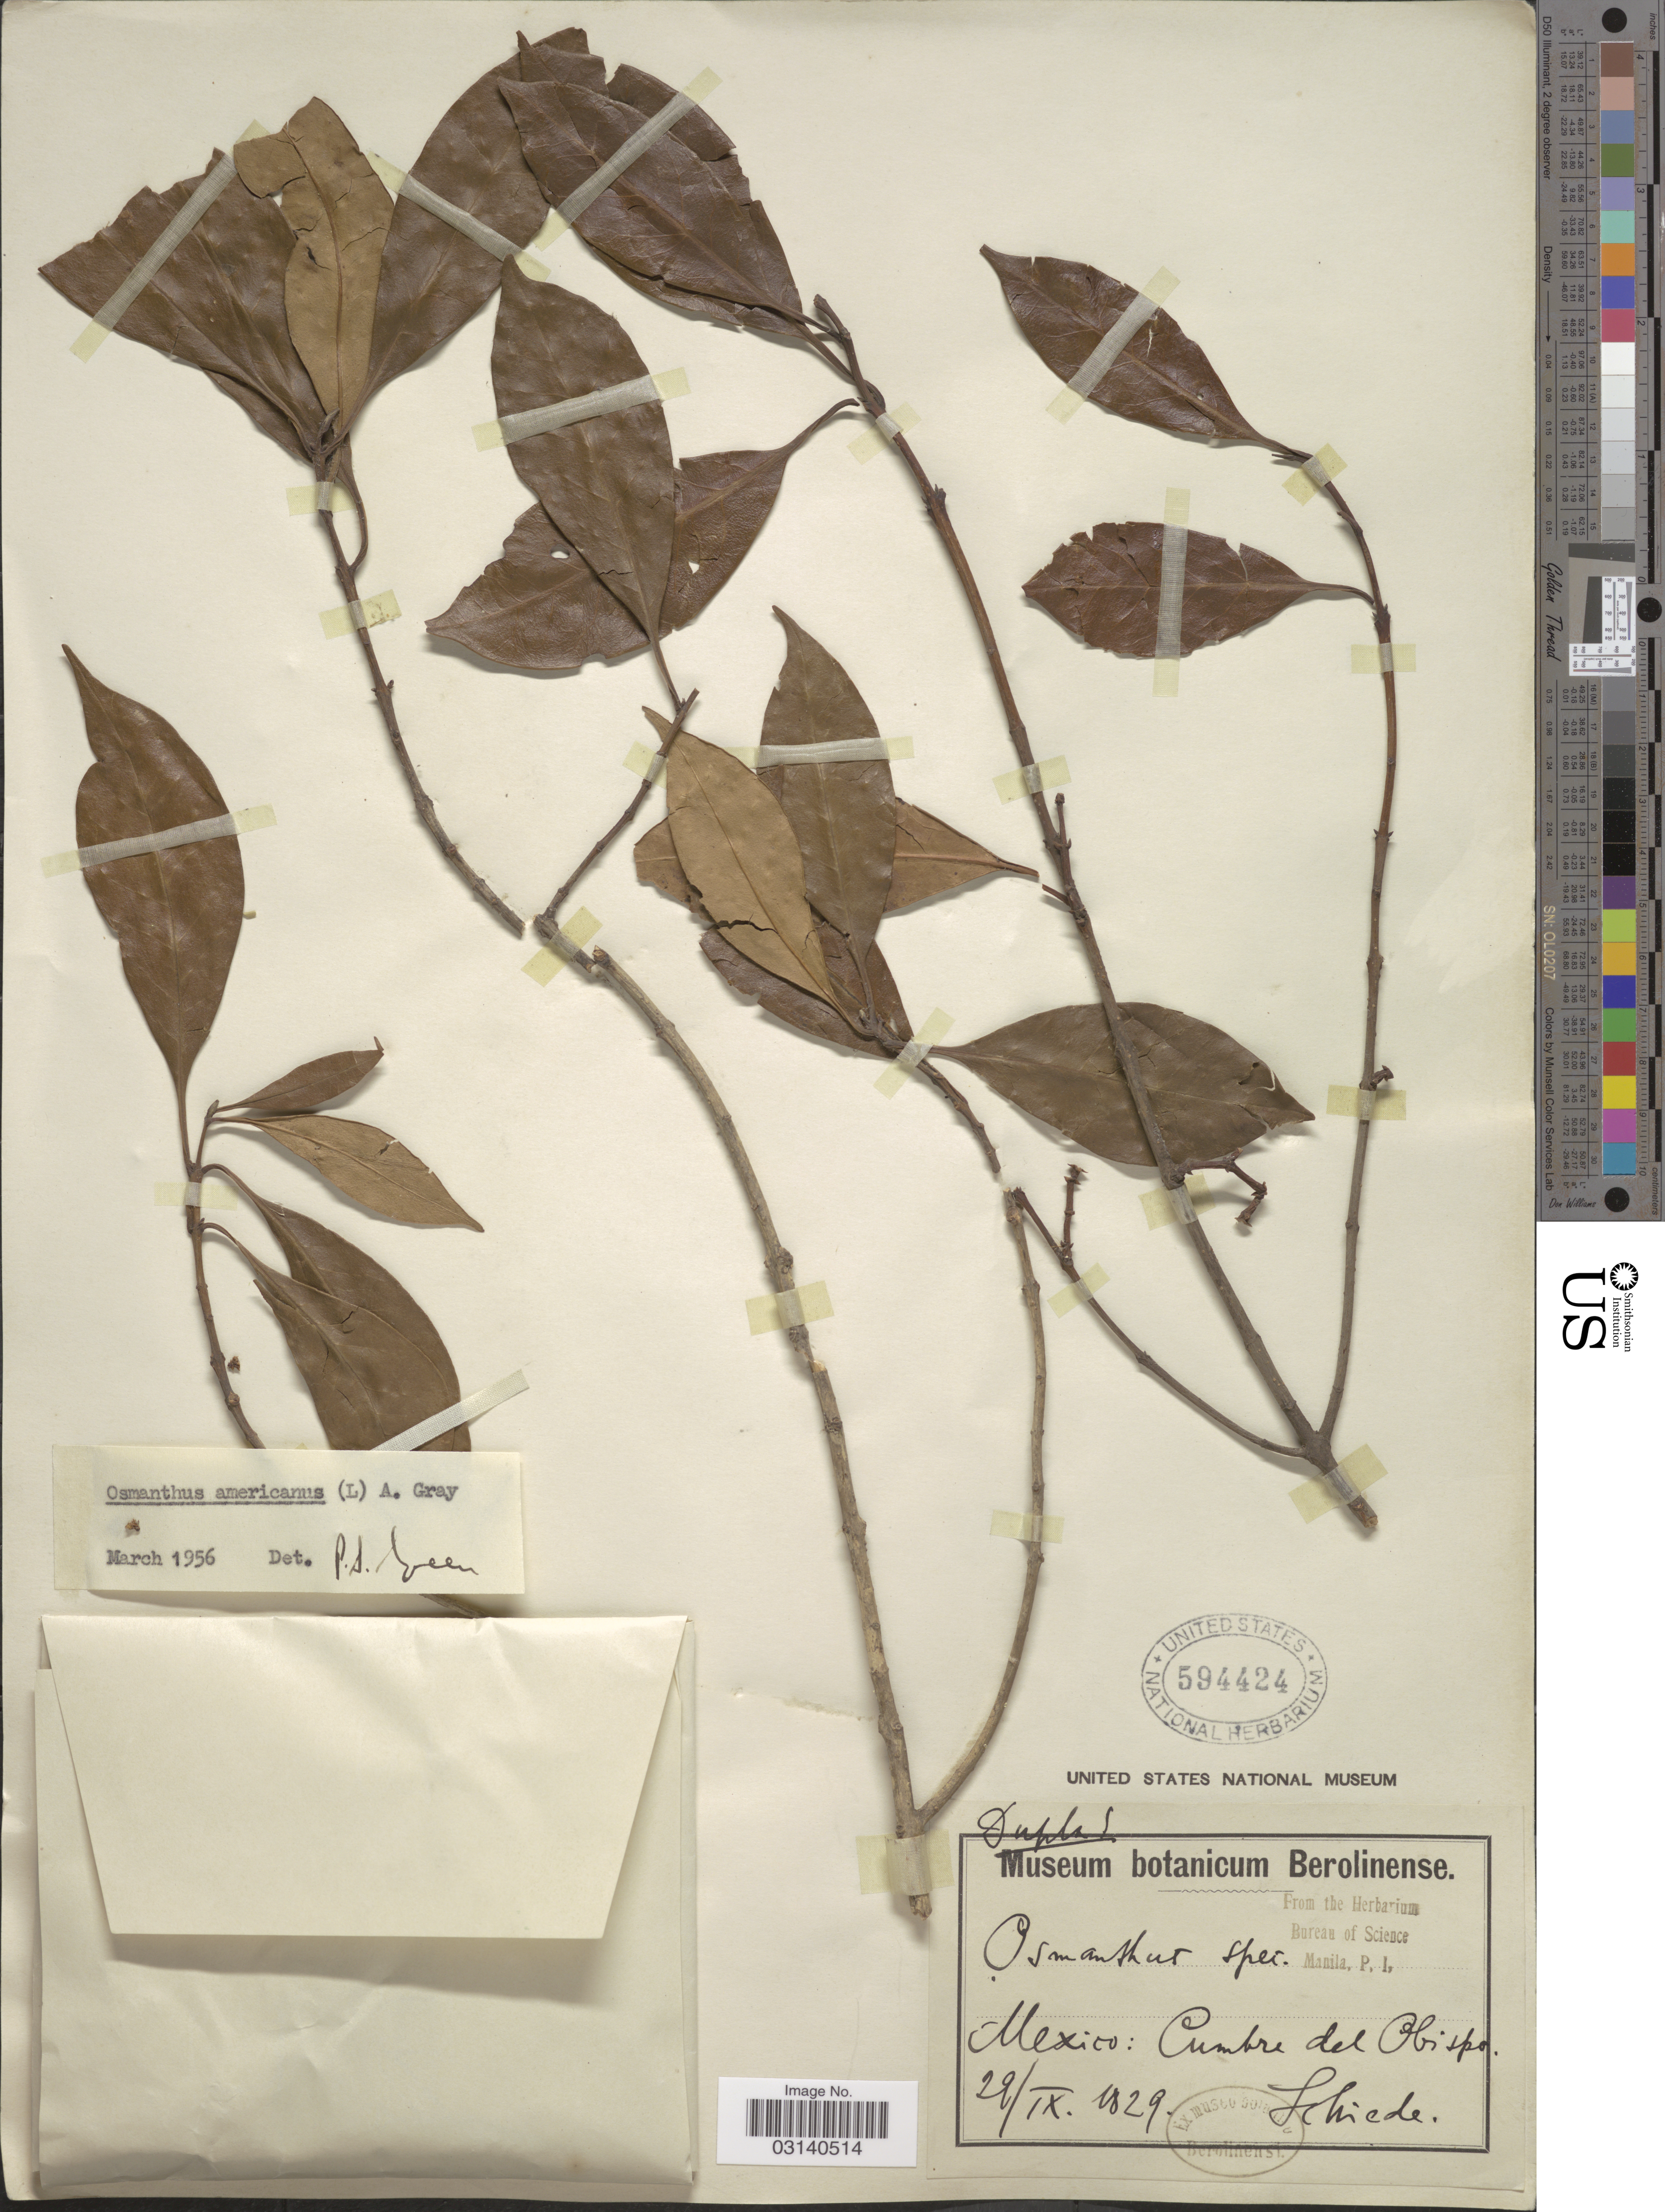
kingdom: Plantae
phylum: Tracheophyta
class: Magnoliopsida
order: Lamiales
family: Oleaceae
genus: Osmanthus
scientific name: Osmanthus americanus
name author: (L.) A. Gray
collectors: Schiede, --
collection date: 1829-09-29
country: Mexico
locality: Mexico: Cumbee del Obispo.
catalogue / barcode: US 594424